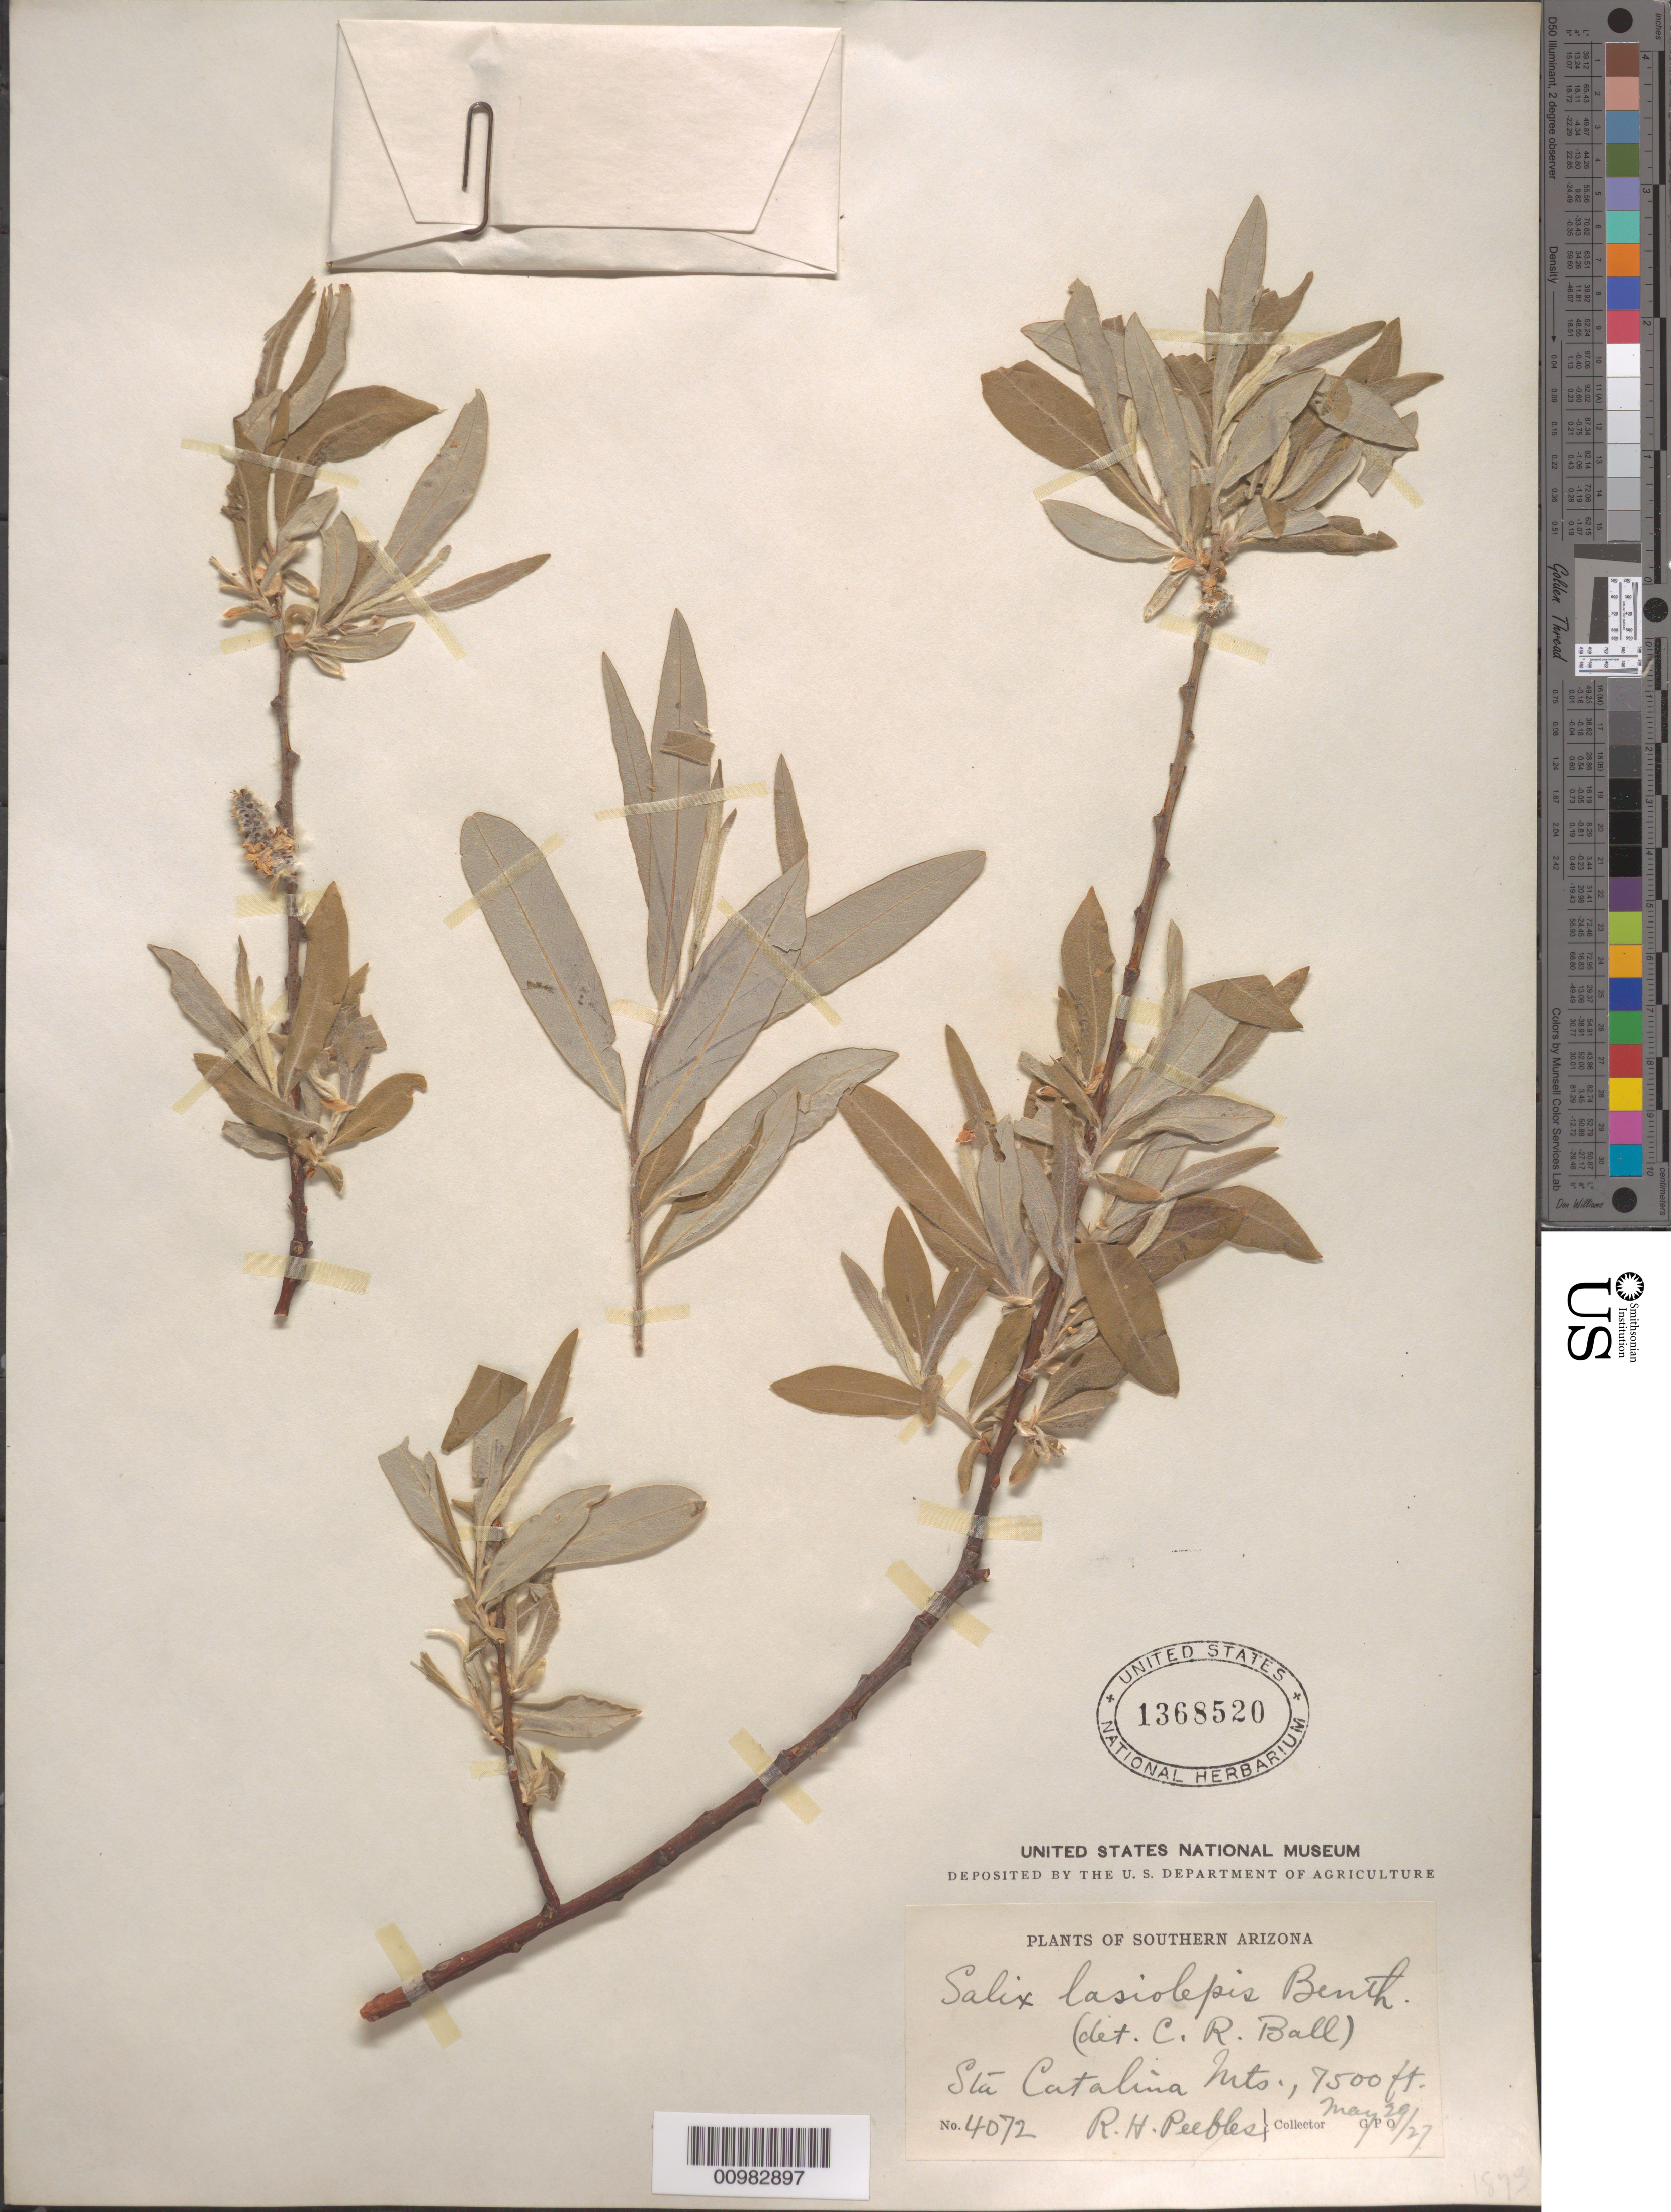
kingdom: Plantae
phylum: Tracheophyta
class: Magnoliopsida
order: Malpighiales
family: Salicaceae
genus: Salix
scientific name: Salix lasiolepis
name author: Benth.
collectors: R. H. Peebles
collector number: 4072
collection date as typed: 29 May 1927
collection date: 1927-05-29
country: United States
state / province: Arizona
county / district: Pinal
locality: Santa Catalina Mountains.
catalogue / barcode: US 1368520